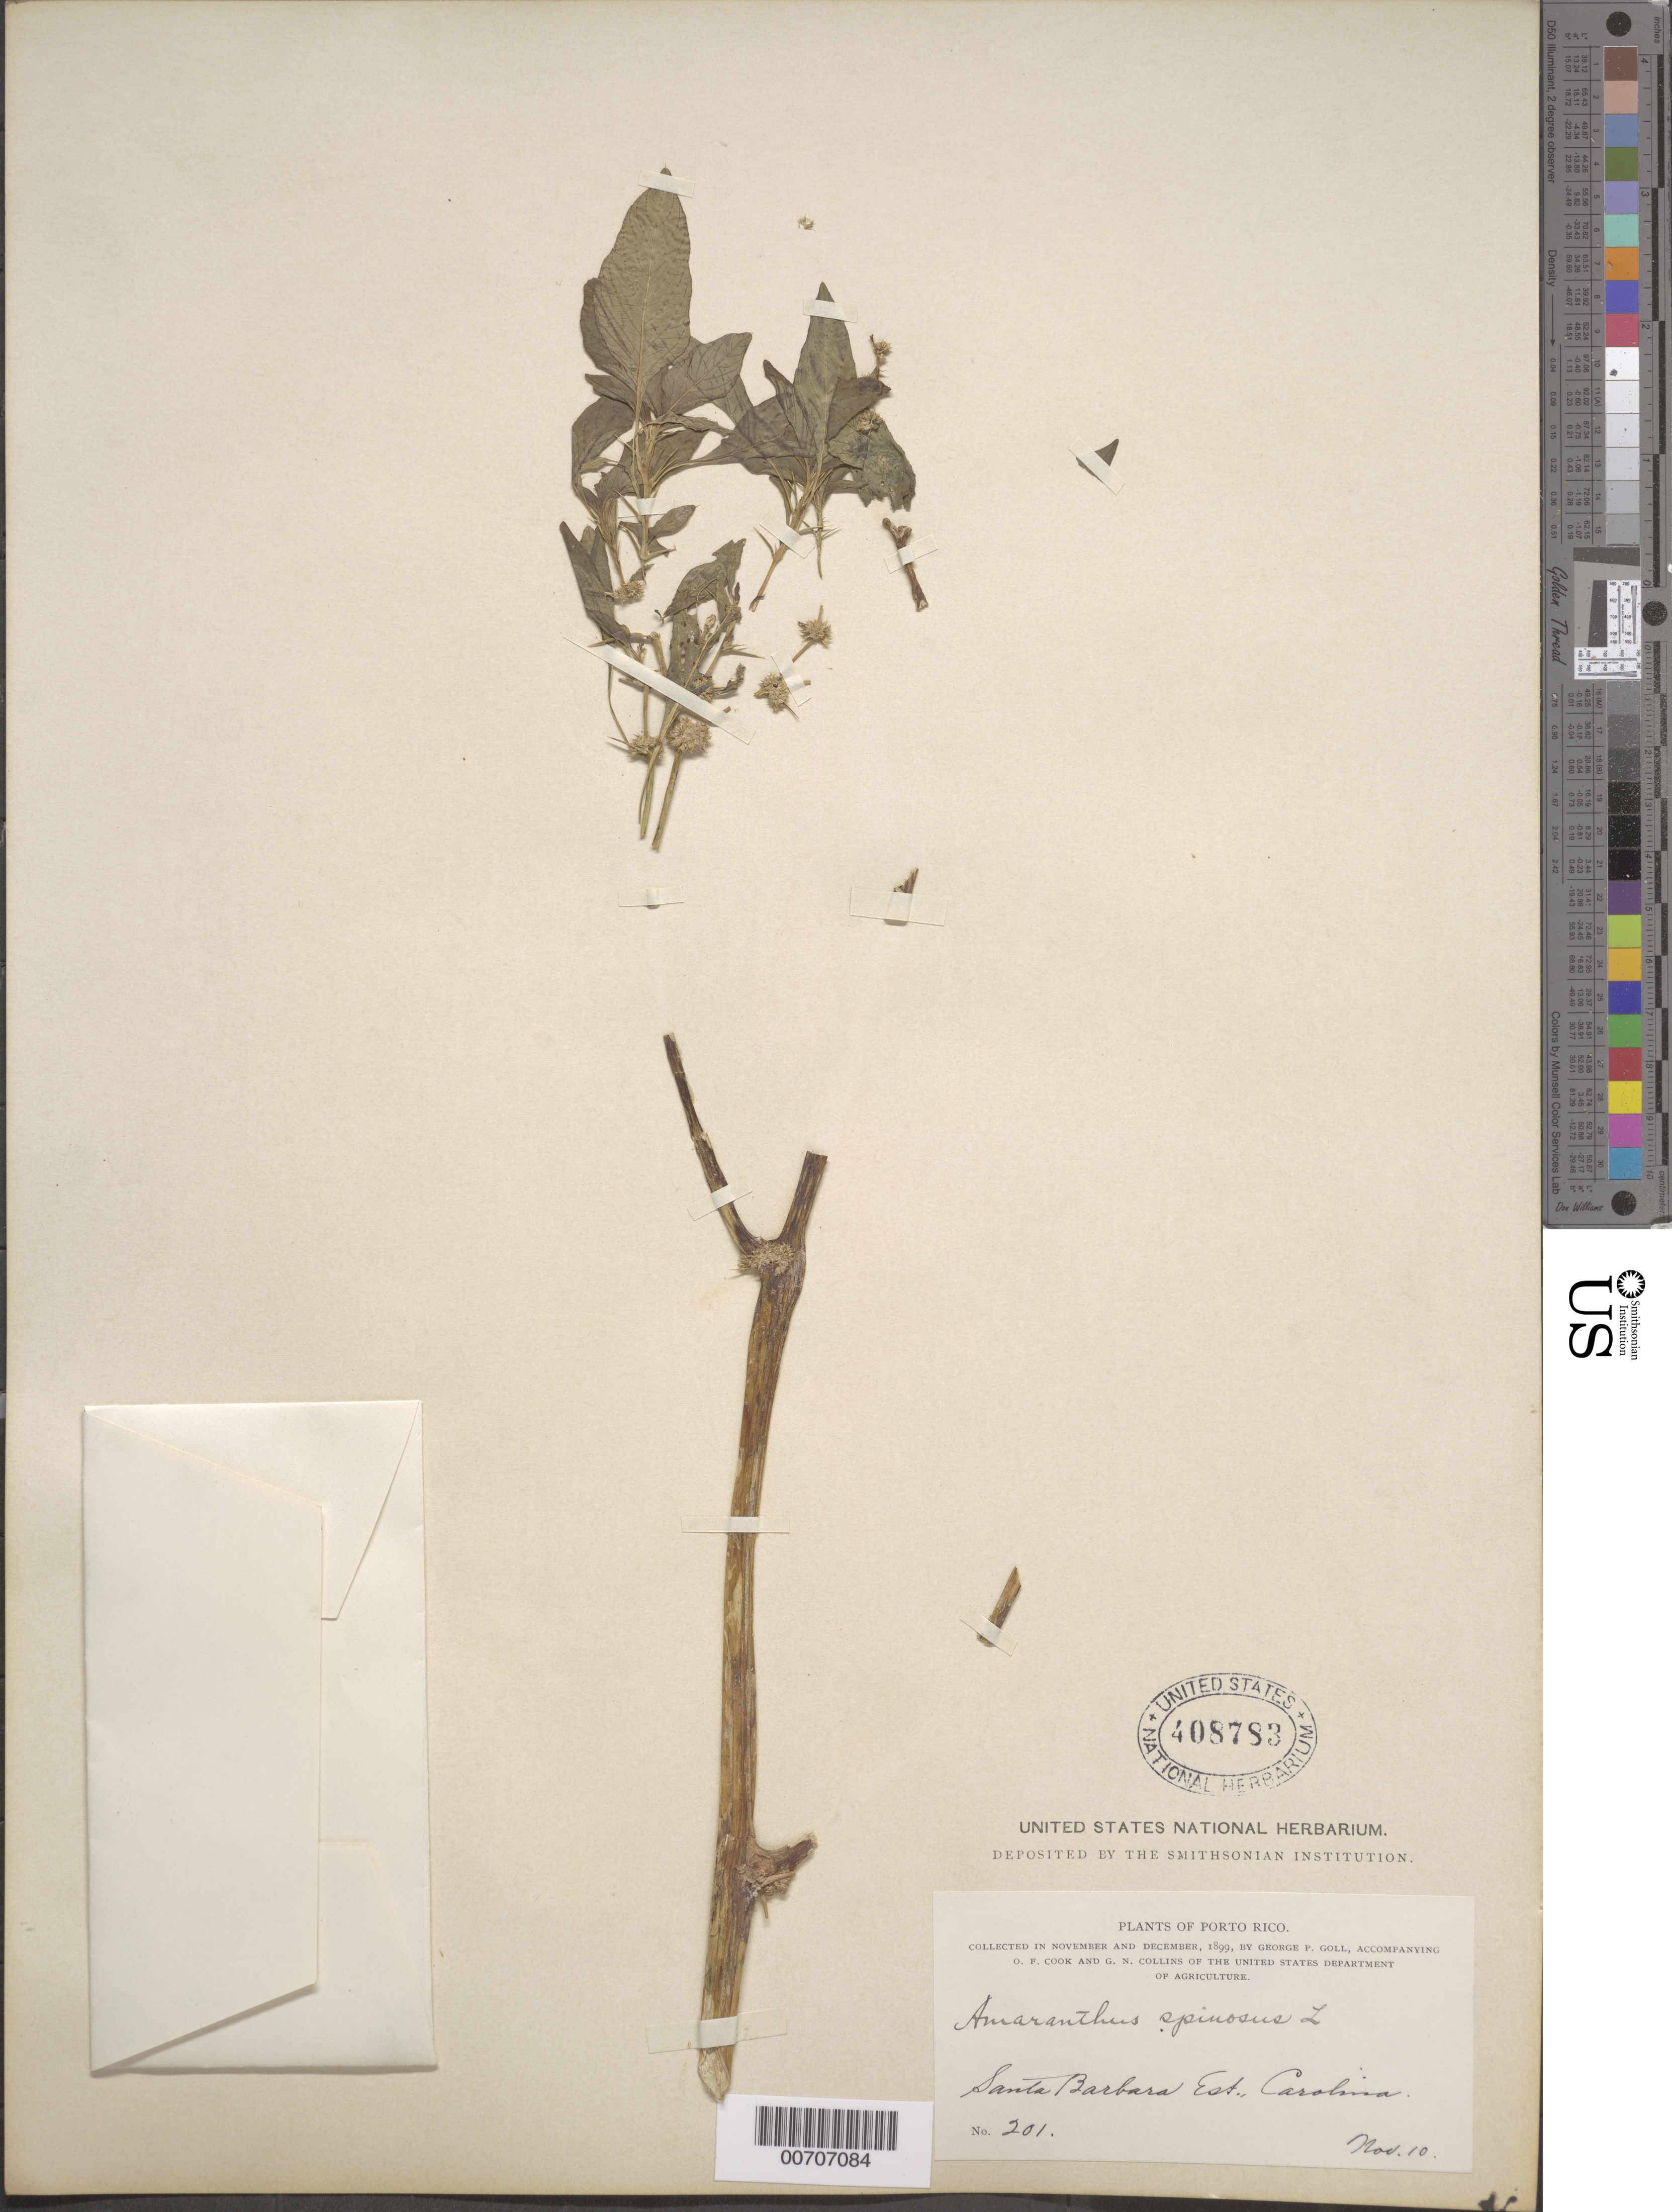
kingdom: Plantae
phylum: Tracheophyta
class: Magnoliopsida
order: Caryophyllales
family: Amaranthaceae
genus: Amaranthus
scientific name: Amaranthus spinosus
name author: L.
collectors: G. Goll, O. F. Cook & G. Collins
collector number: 201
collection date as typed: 10 Nov 1899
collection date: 1899-11-10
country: Puerto Rico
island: Greater Antilles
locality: Santa Barbara est., Carolina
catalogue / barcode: US 408783